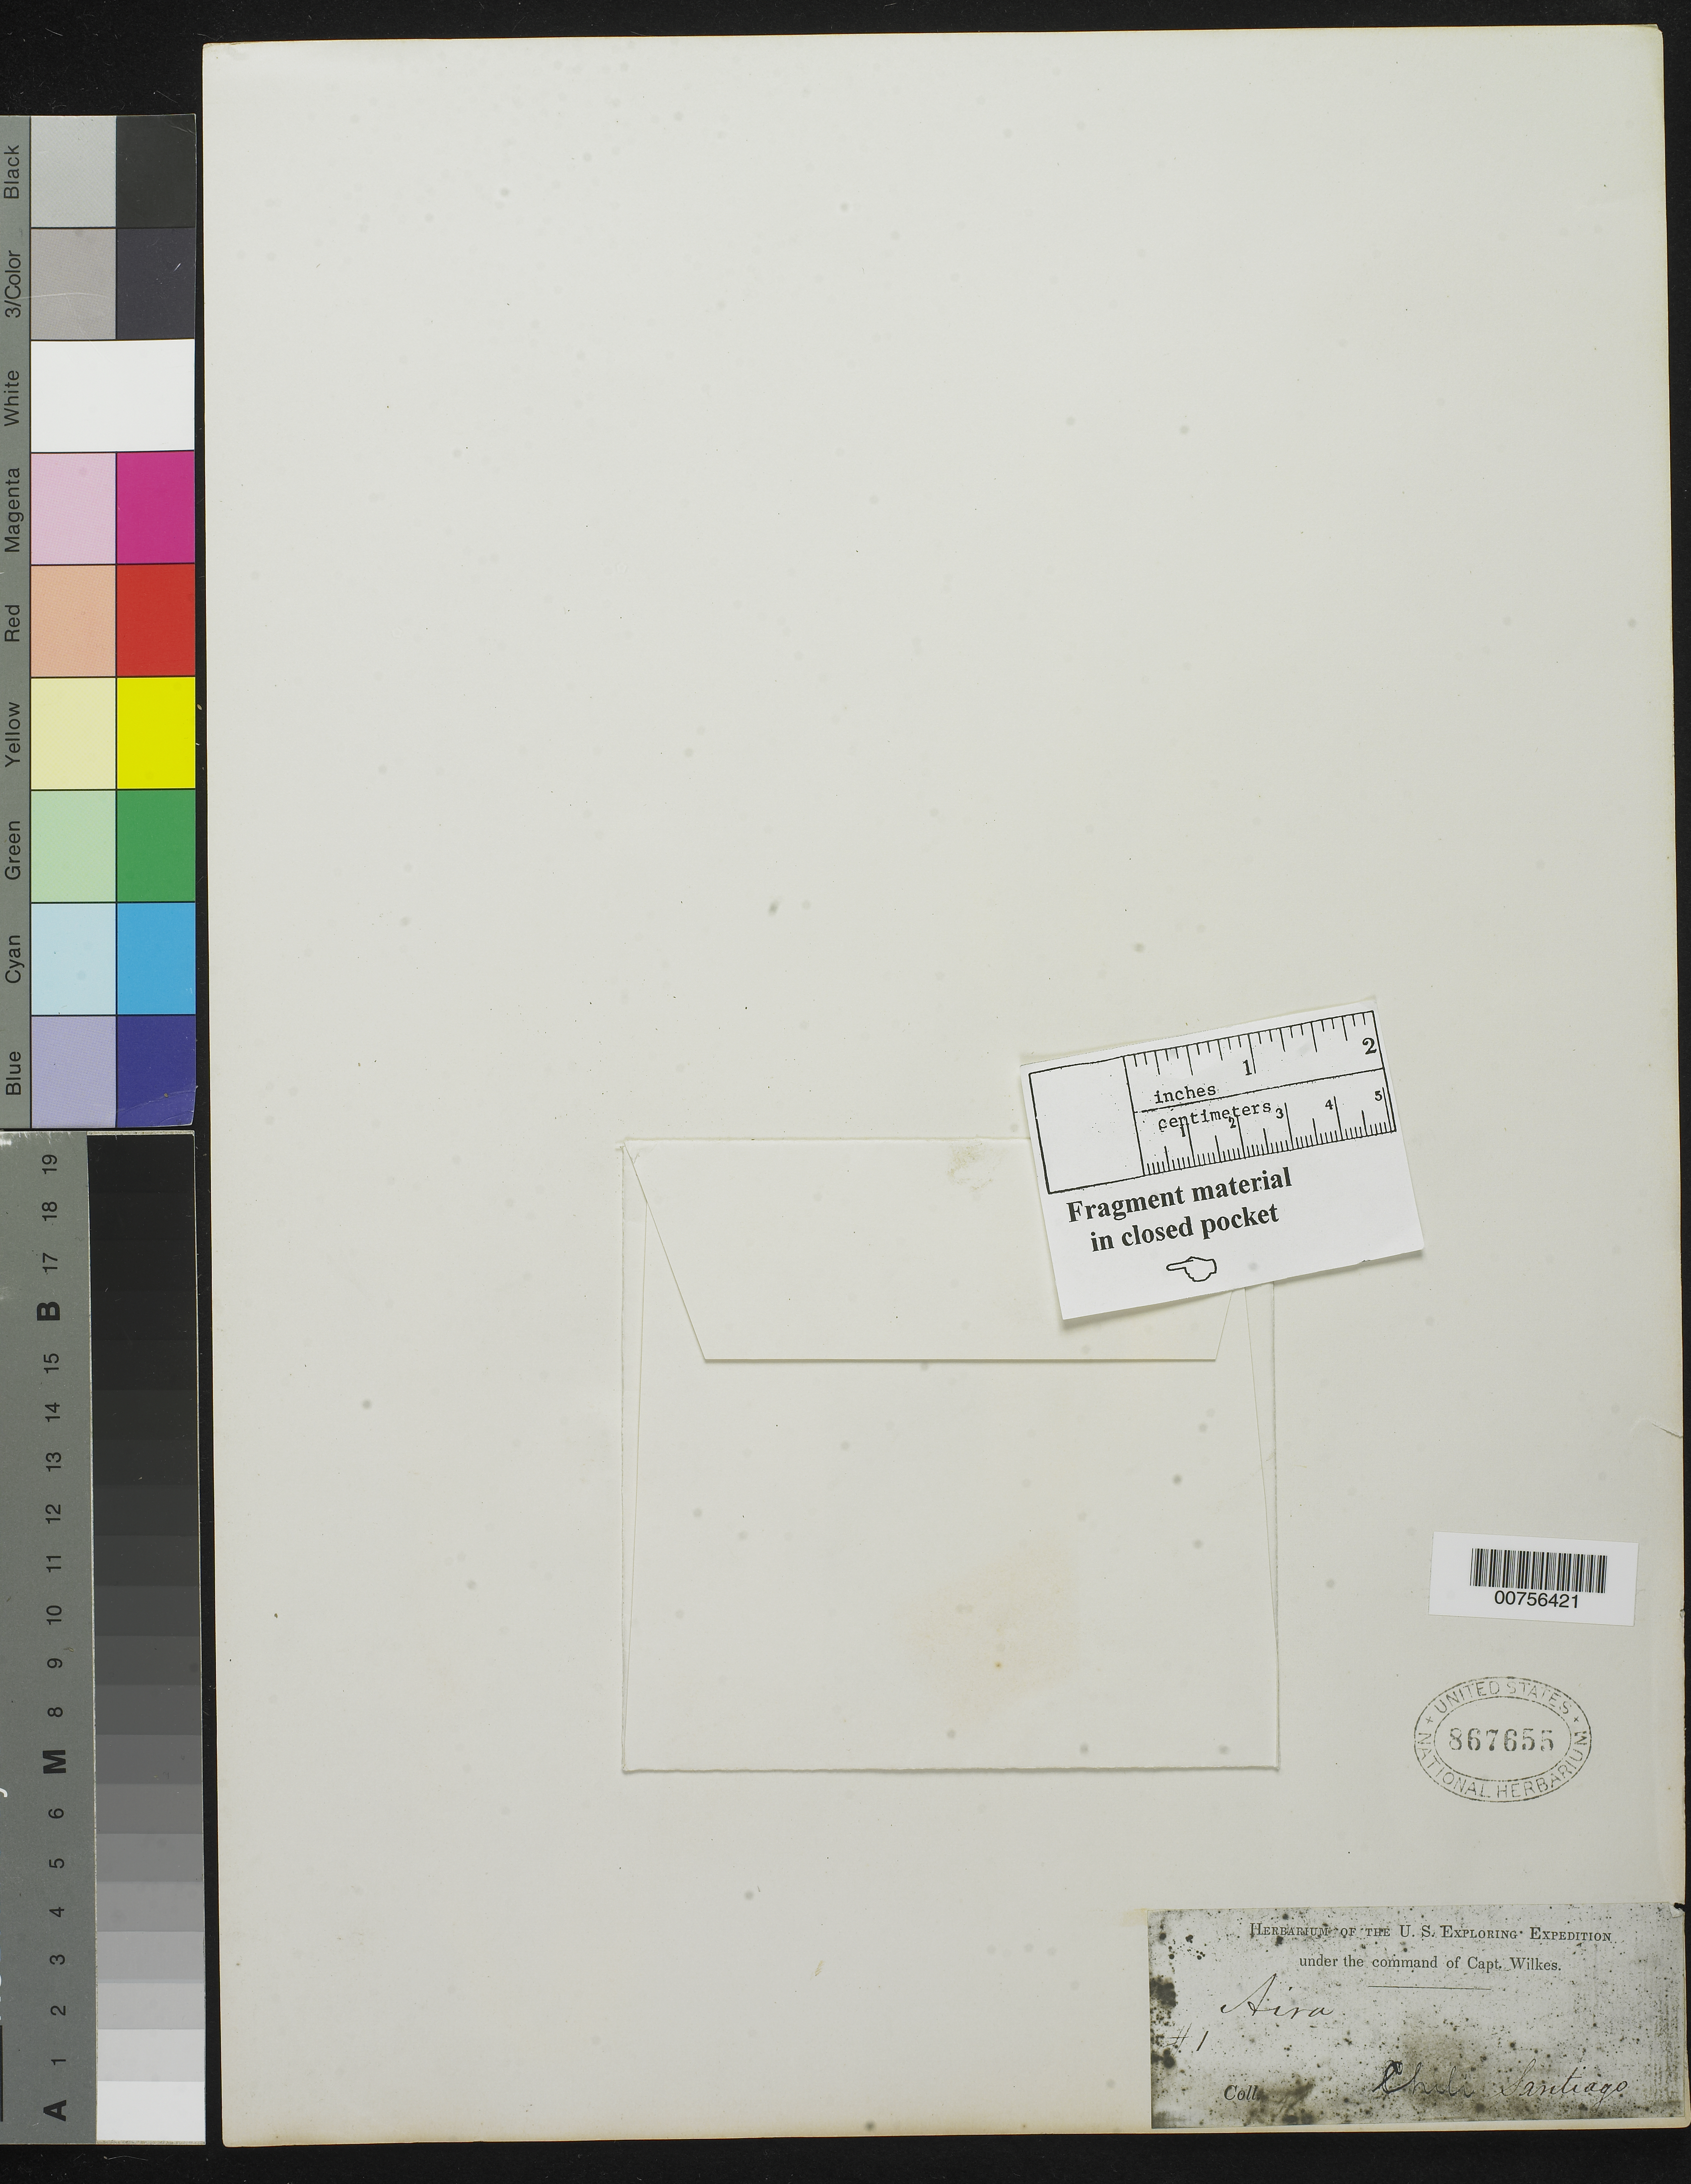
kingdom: Plantae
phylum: Tracheophyta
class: Liliopsida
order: Poales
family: Poaceae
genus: Aira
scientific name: Aira sp.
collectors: Wilkes Explor. Exped.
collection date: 1838/1842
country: Chile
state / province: Región Metropolitana (RM)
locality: Chili Santiago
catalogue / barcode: US 867655